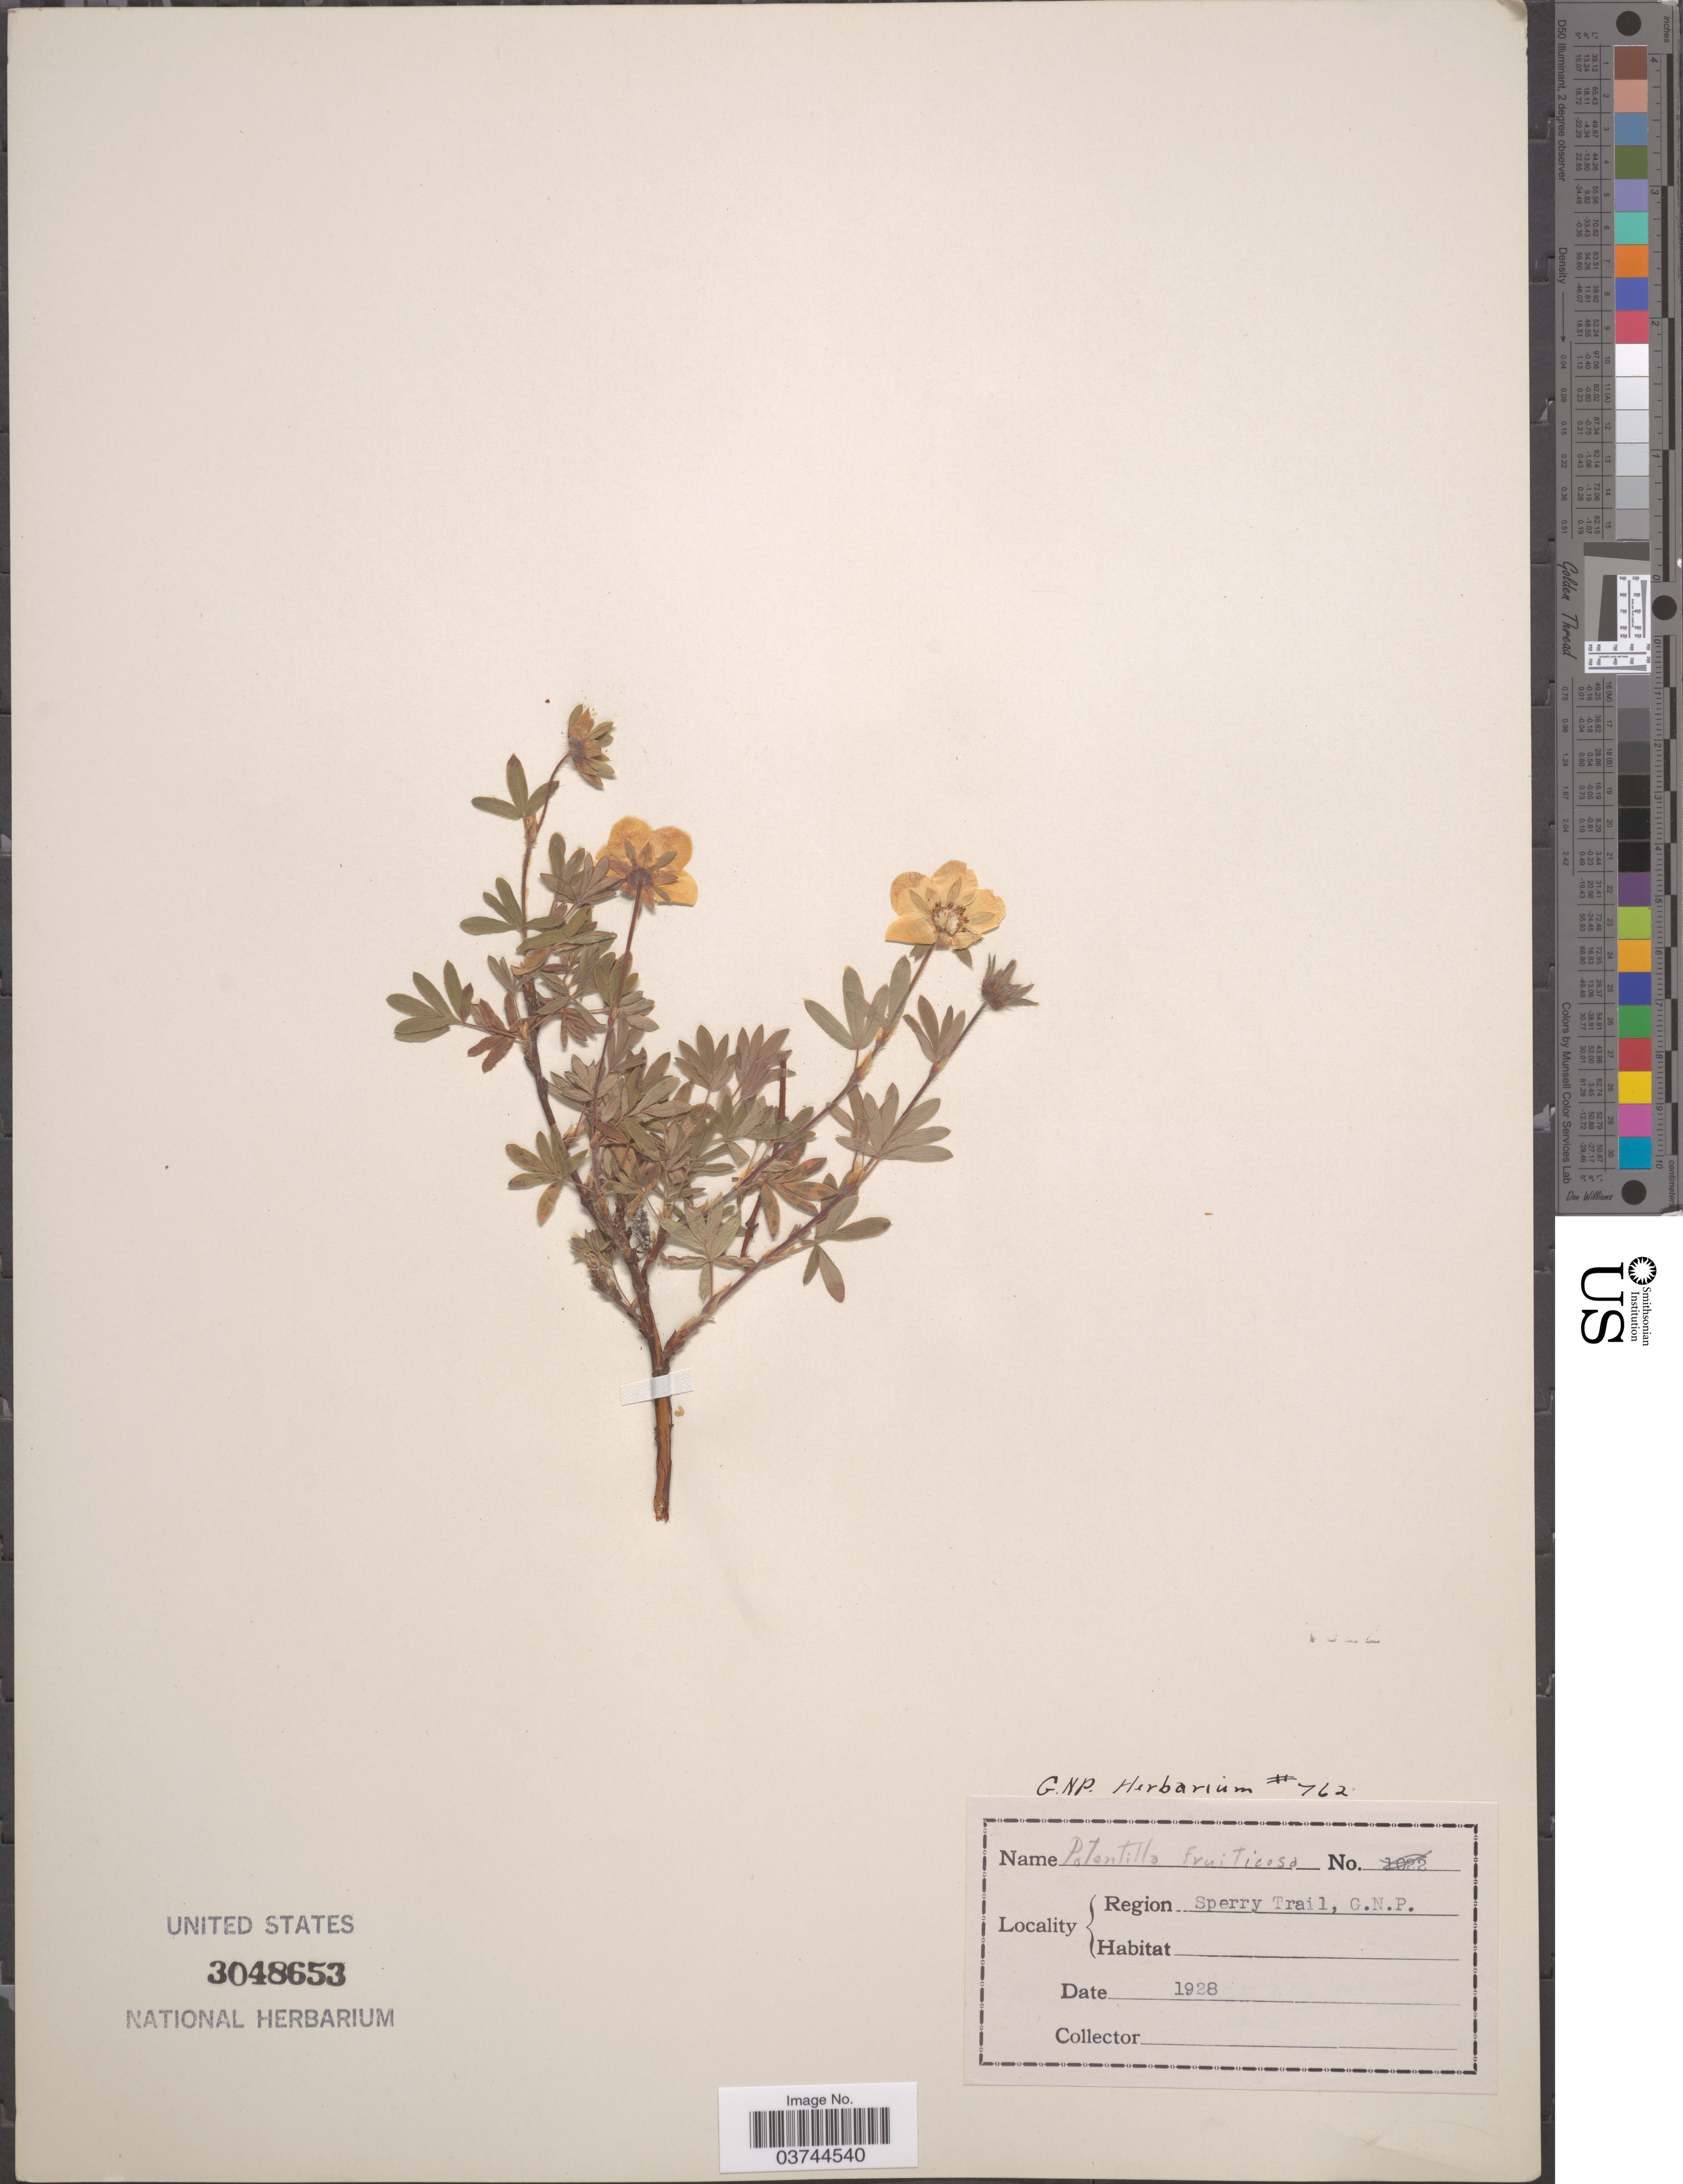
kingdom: Plantae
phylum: Tracheophyta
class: Magnoliopsida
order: Rosales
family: Rosaceae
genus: Dasiphora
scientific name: Dasiphora fruticosa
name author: (L.) Rydb.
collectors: ex herb. G. N. P.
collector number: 762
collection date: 1928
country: United States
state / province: Montana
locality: Region Sperry Trail, G. N. P.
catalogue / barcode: US 3048653